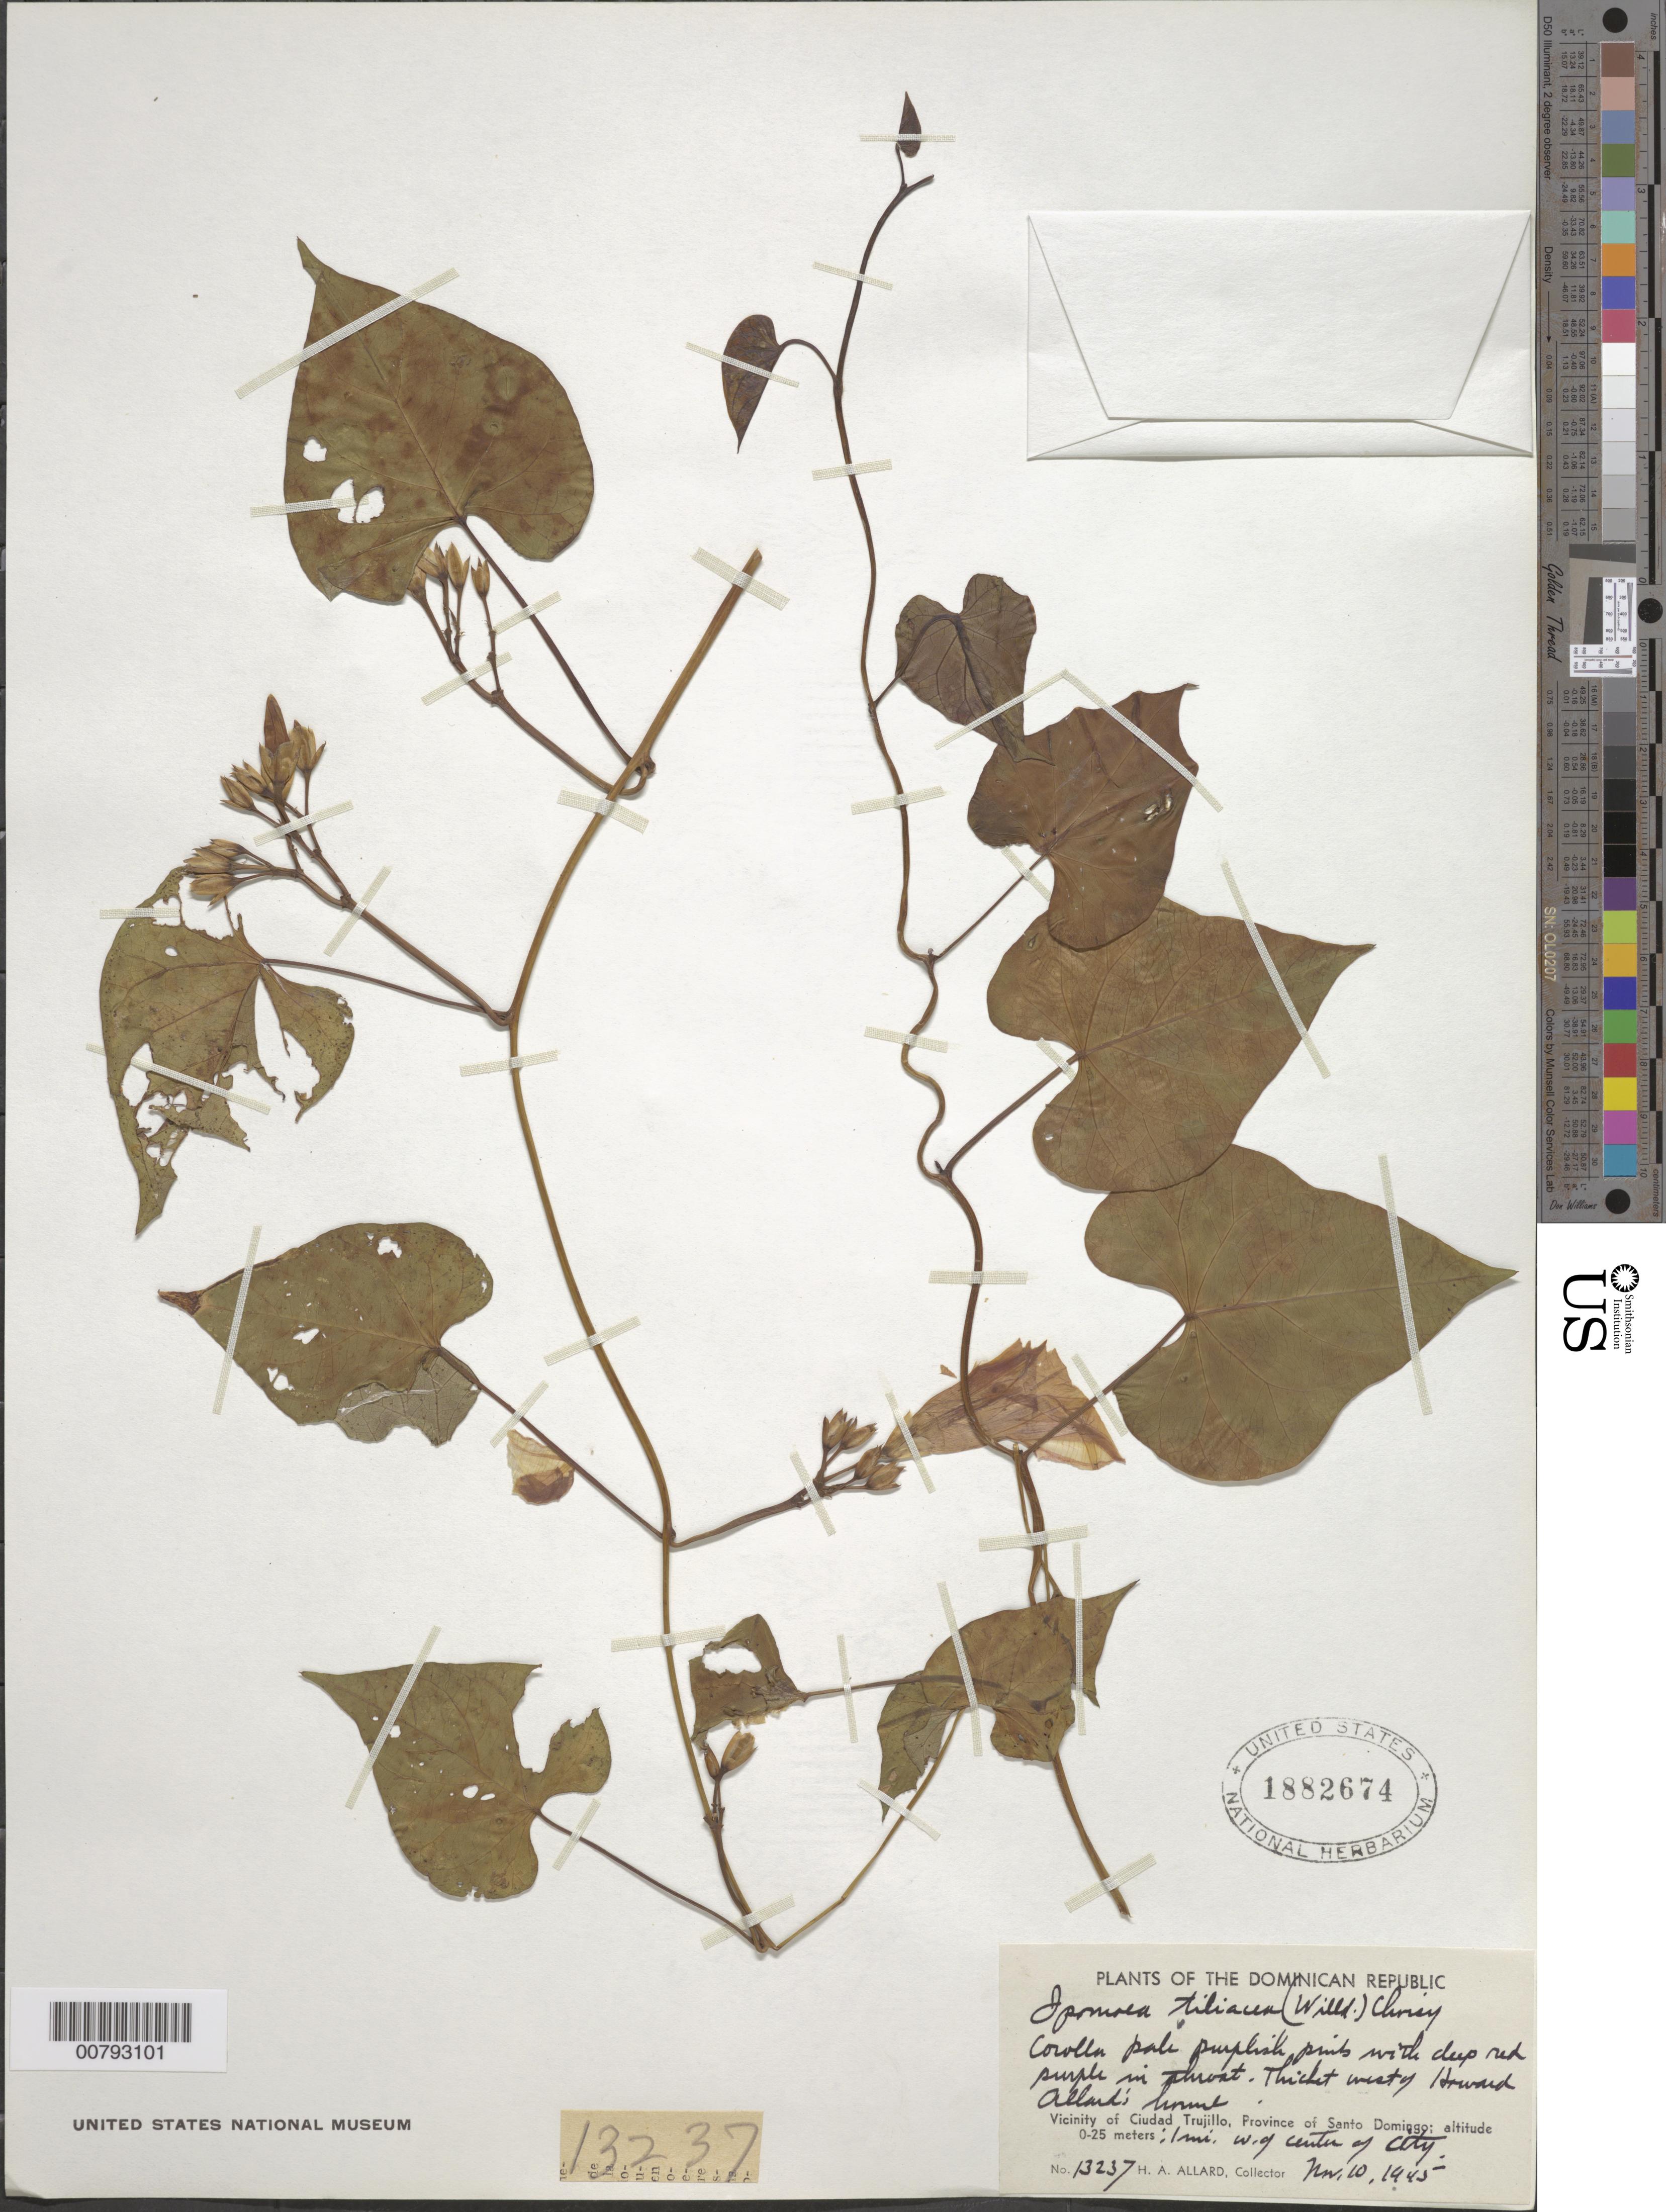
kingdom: Plantae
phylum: Tracheophyta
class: Magnoliopsida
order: Solanales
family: Convolvulaceae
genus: Ipomoea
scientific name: Ipomoea tiliacea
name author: (Willd.) Choisy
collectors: H. A. Allard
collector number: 13237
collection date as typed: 10 Nov 1945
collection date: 1945-11-10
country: Dominican Republic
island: Hispaniola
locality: Province of Santo Domingo, vicinity of Ciudad Trujillo, west of Howard Allard's home, 1 mile W of center of city.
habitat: Thicket.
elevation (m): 0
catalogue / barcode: US 1882674